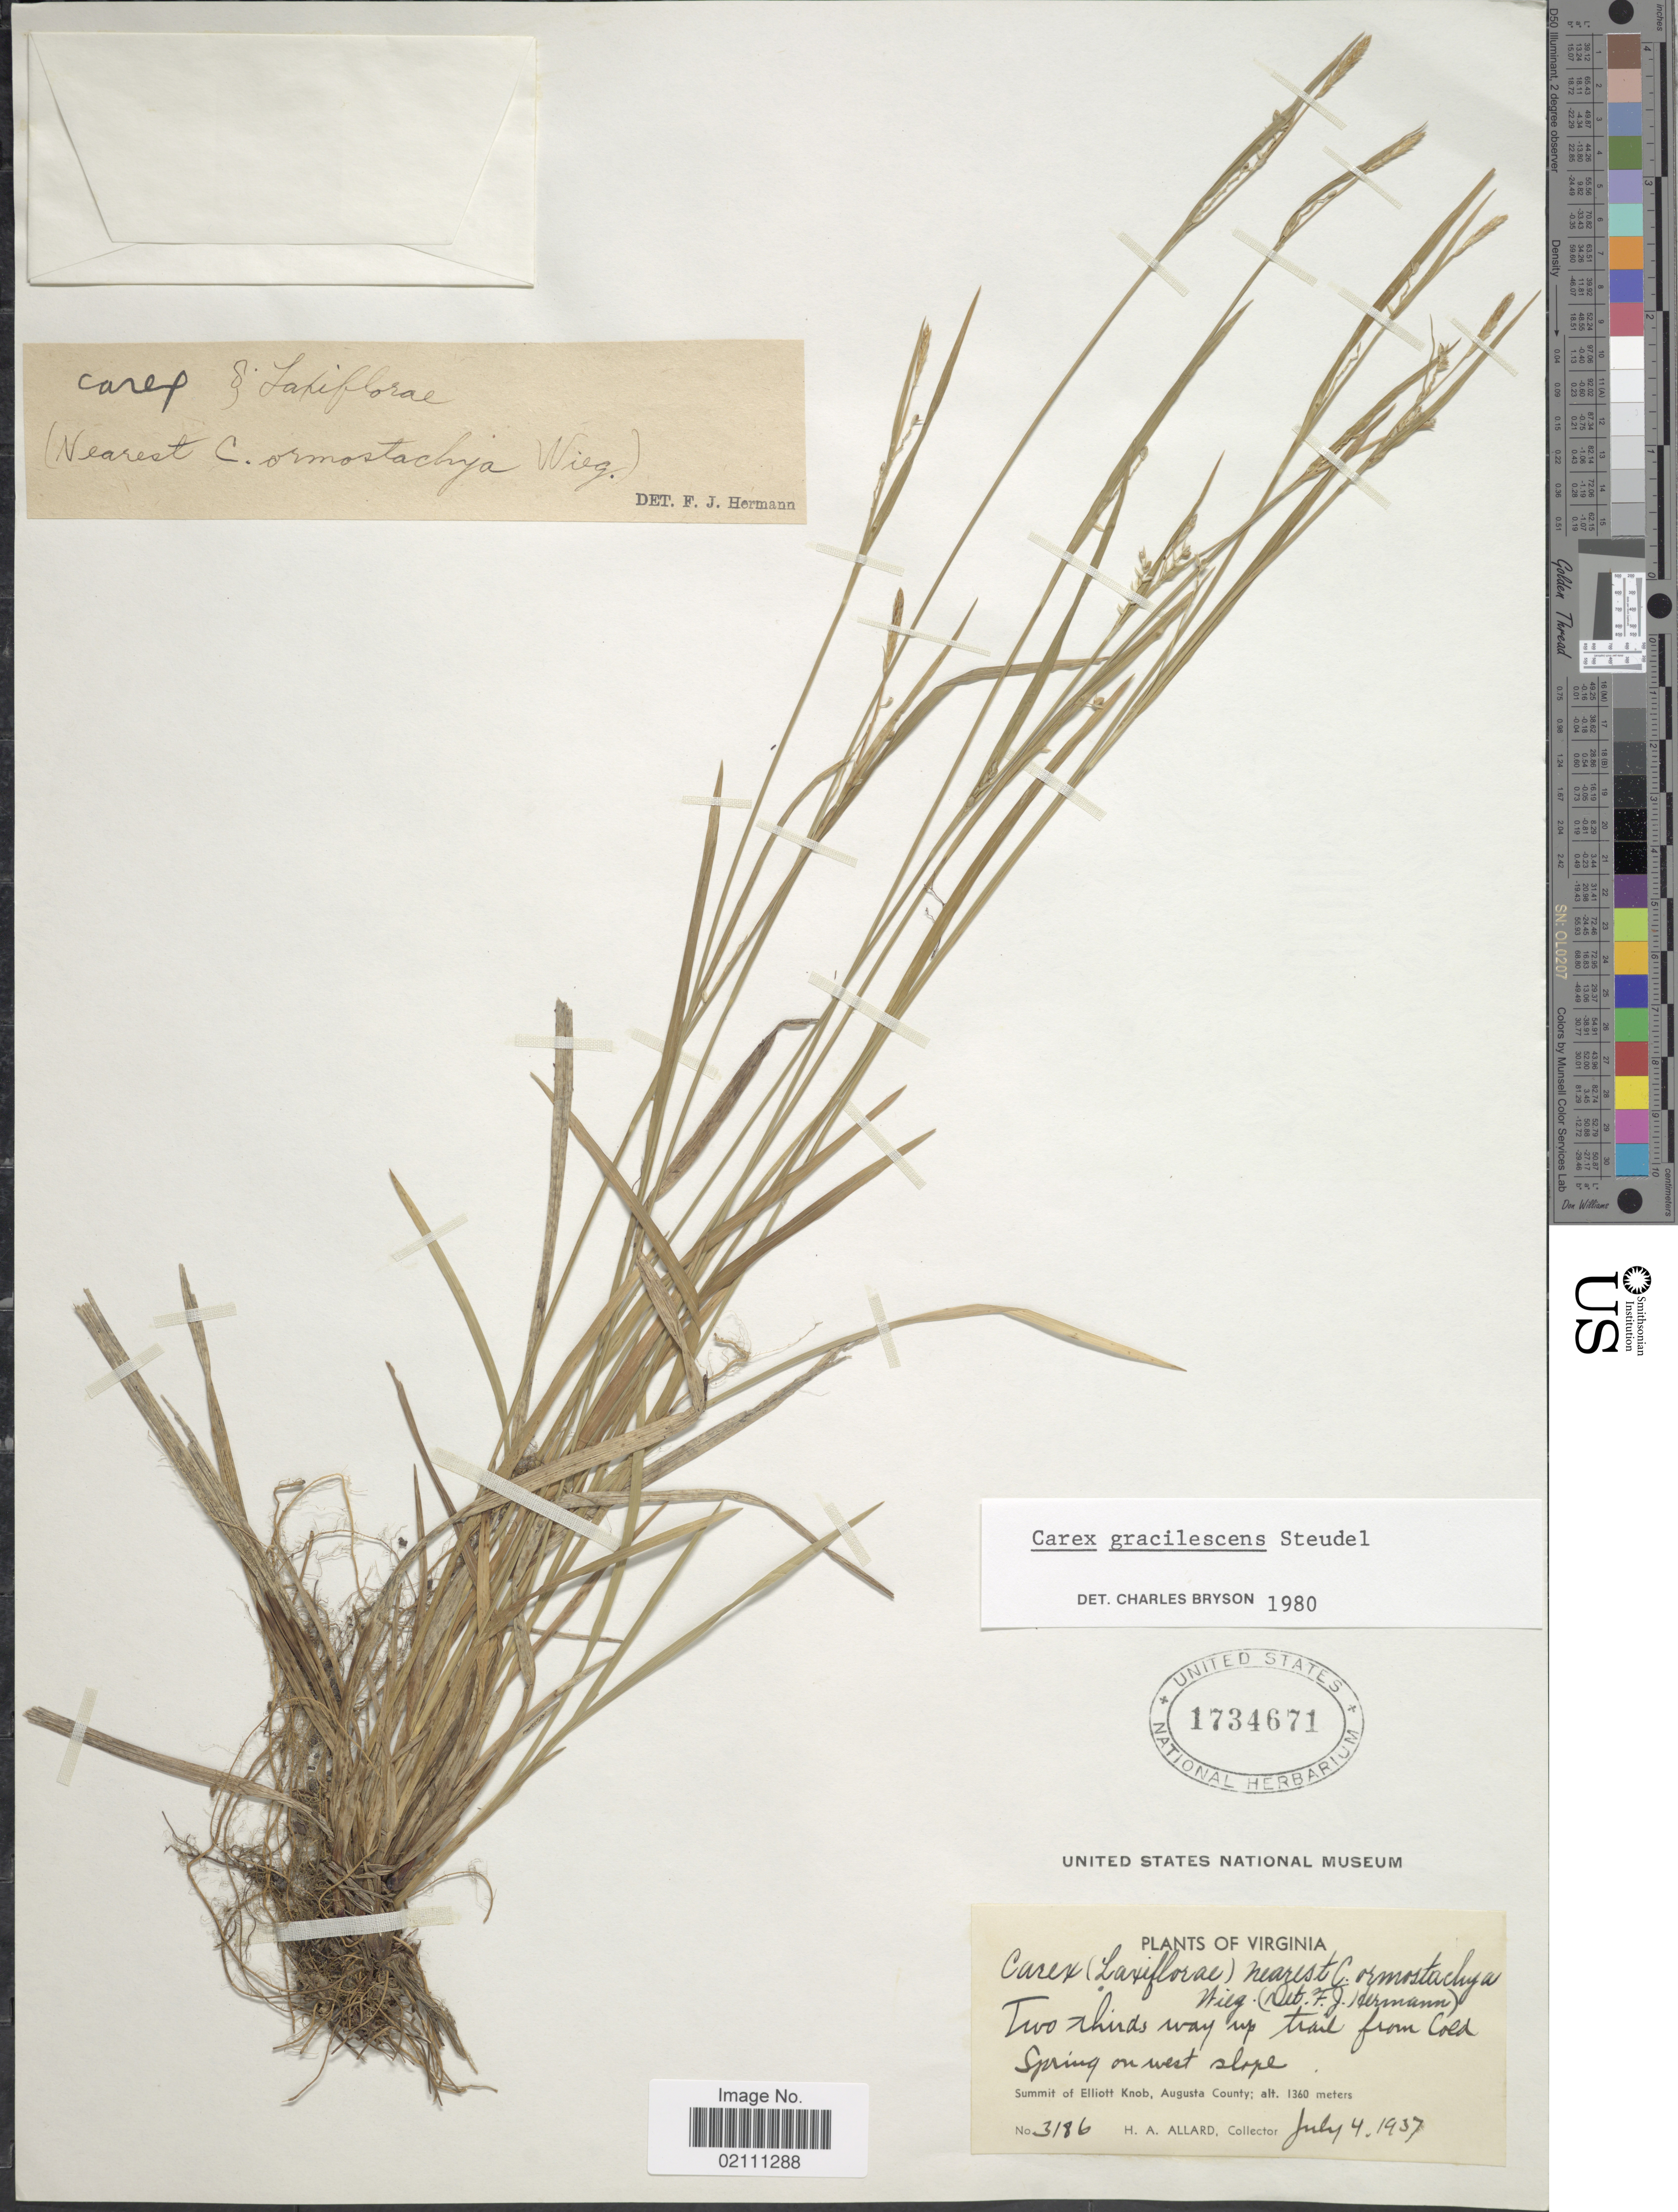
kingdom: Plantae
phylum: Tracheophyta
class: Liliopsida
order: Poales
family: Cyperaceae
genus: Carex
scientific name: Carex gracilescens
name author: Steud.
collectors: H. A. Allard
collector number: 3186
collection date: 1937-07-04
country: United States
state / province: Virginia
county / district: Augusta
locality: Two thirds way rip trail from Cold Spring on west slope, Summit of Elliott Knob, Augusta County.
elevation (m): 1360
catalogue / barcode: US 1734671